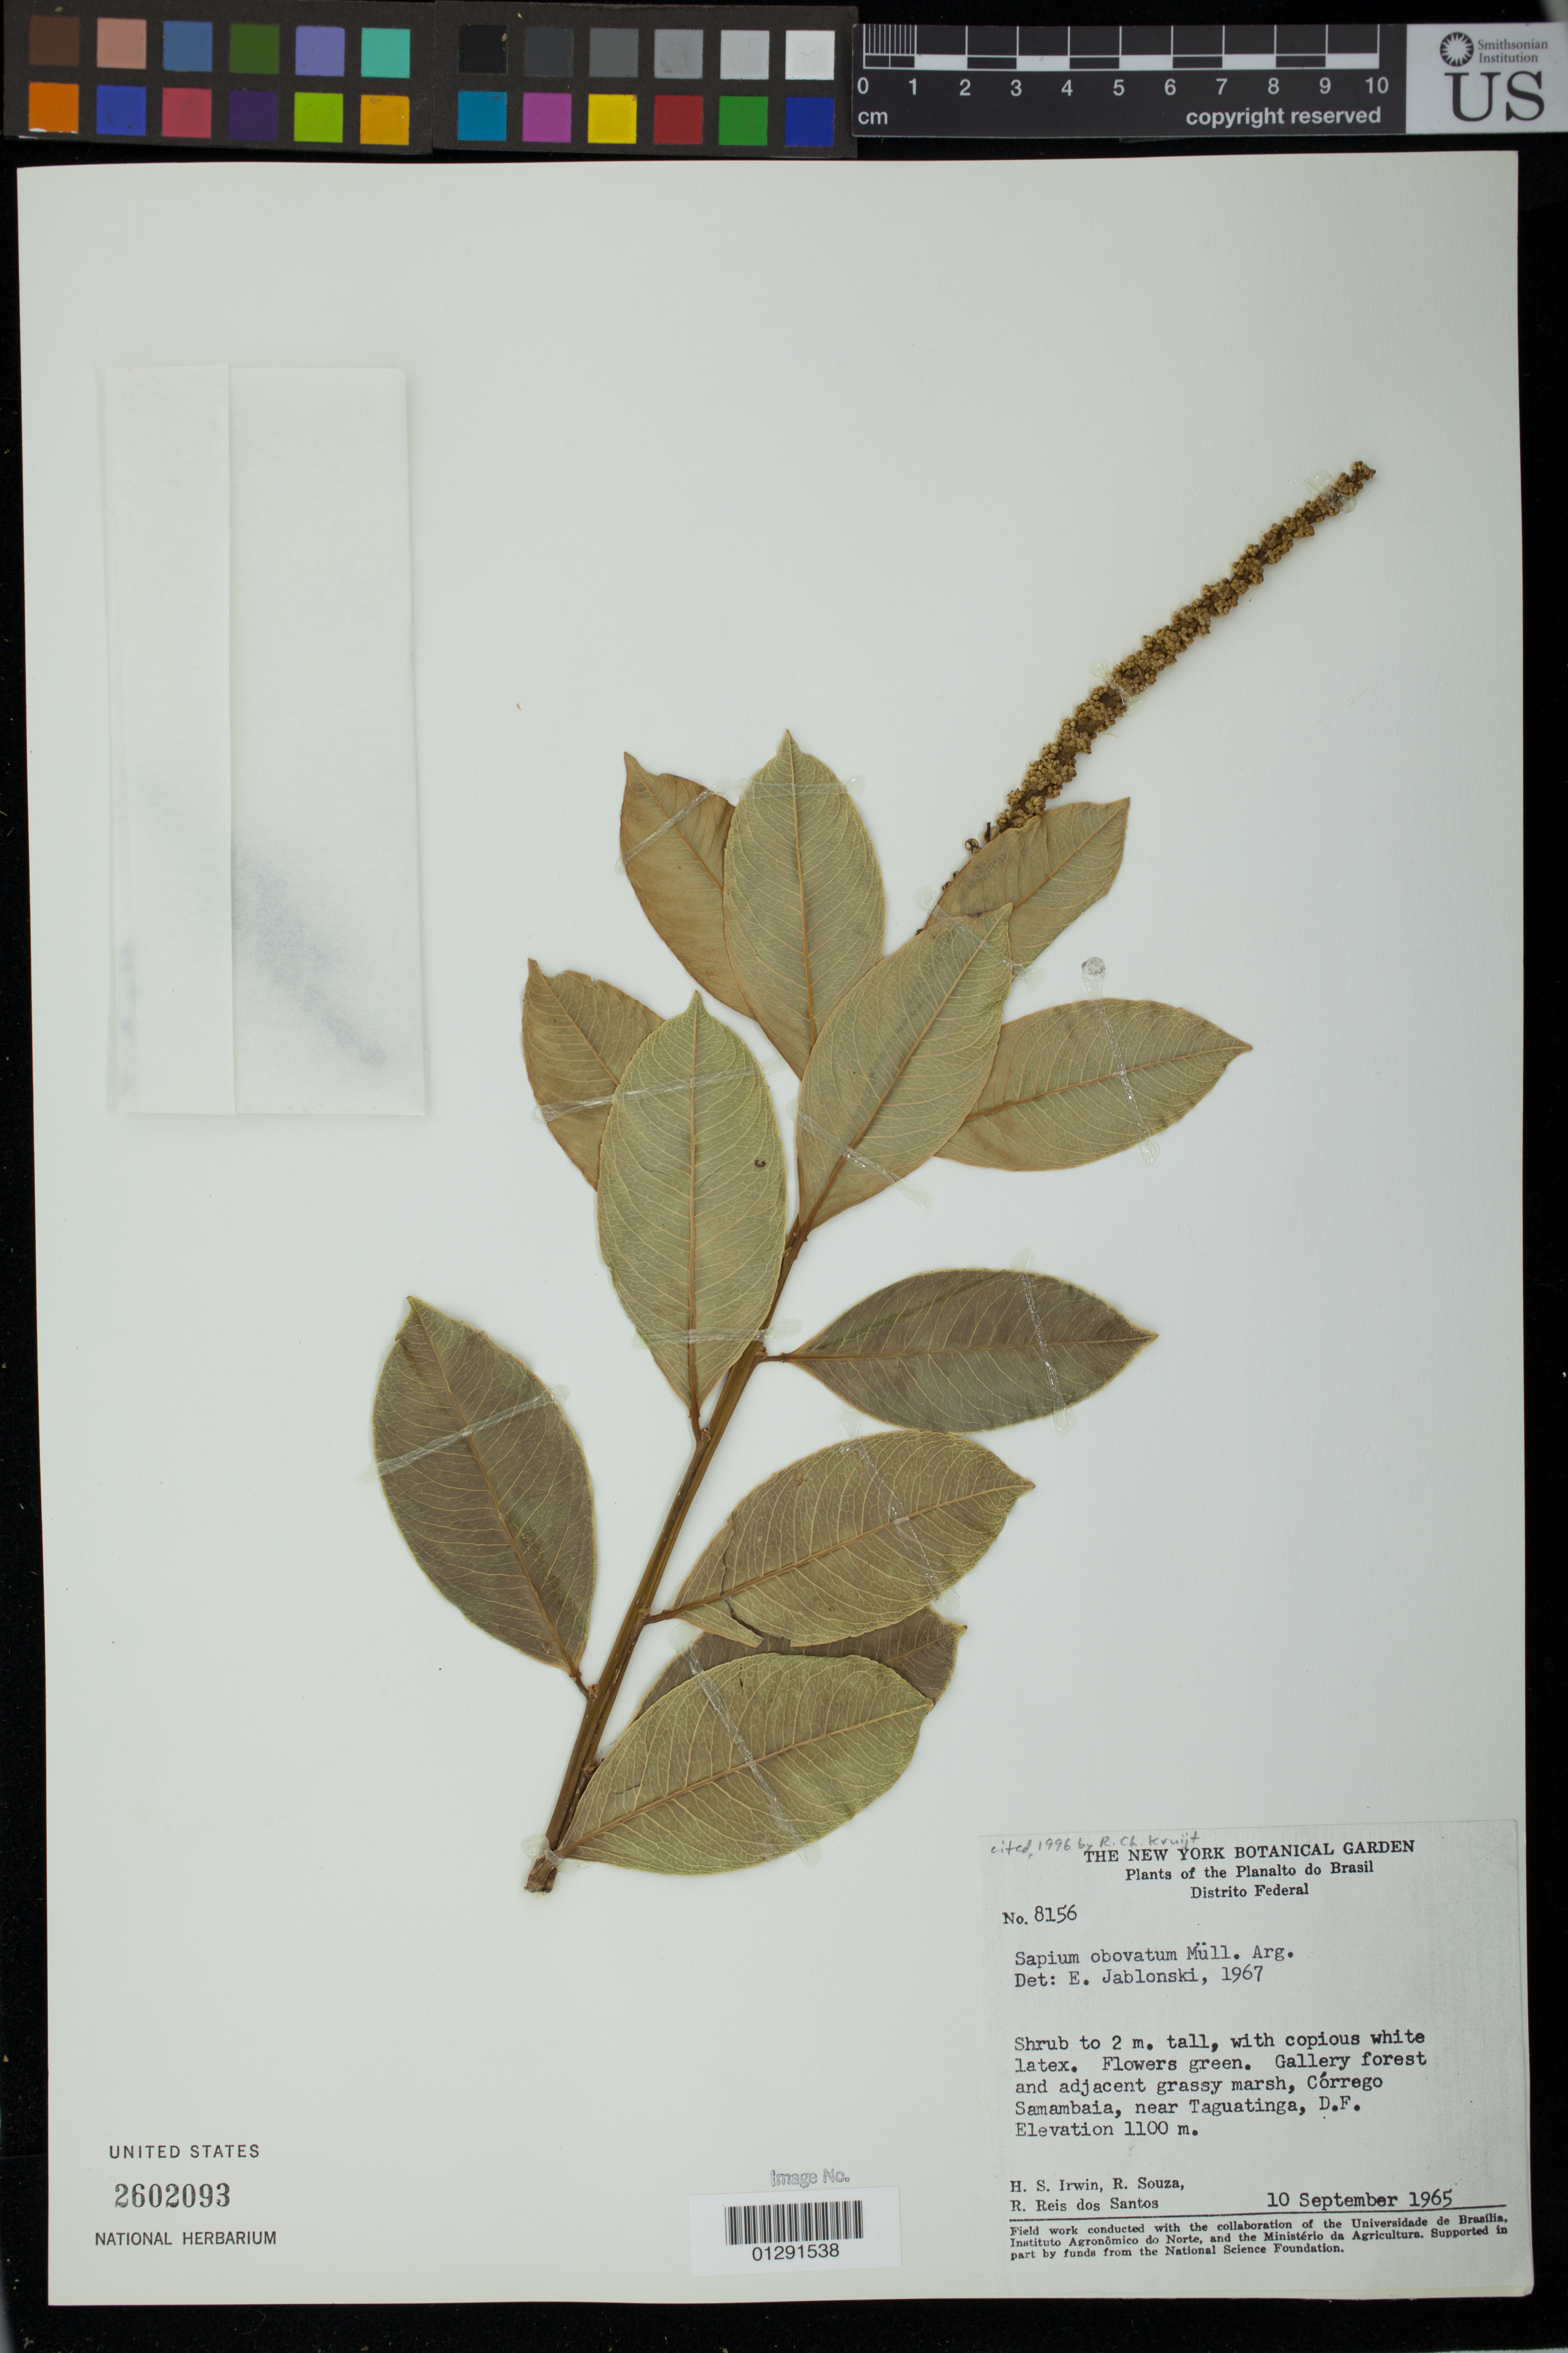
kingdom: Plantae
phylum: Tracheophyta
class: Magnoliopsida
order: Malpighiales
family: Euphorbiaceae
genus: Sapium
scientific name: Sapium obovatum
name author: Klotzsch ex Müll. Arg.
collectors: H. Irwin, R. Souza & R. Reis dos Santos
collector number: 8156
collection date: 1965-09-10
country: Brazil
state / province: Distrito Federal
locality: Corrego Samambaia, near Taguatinga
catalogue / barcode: US 2602093